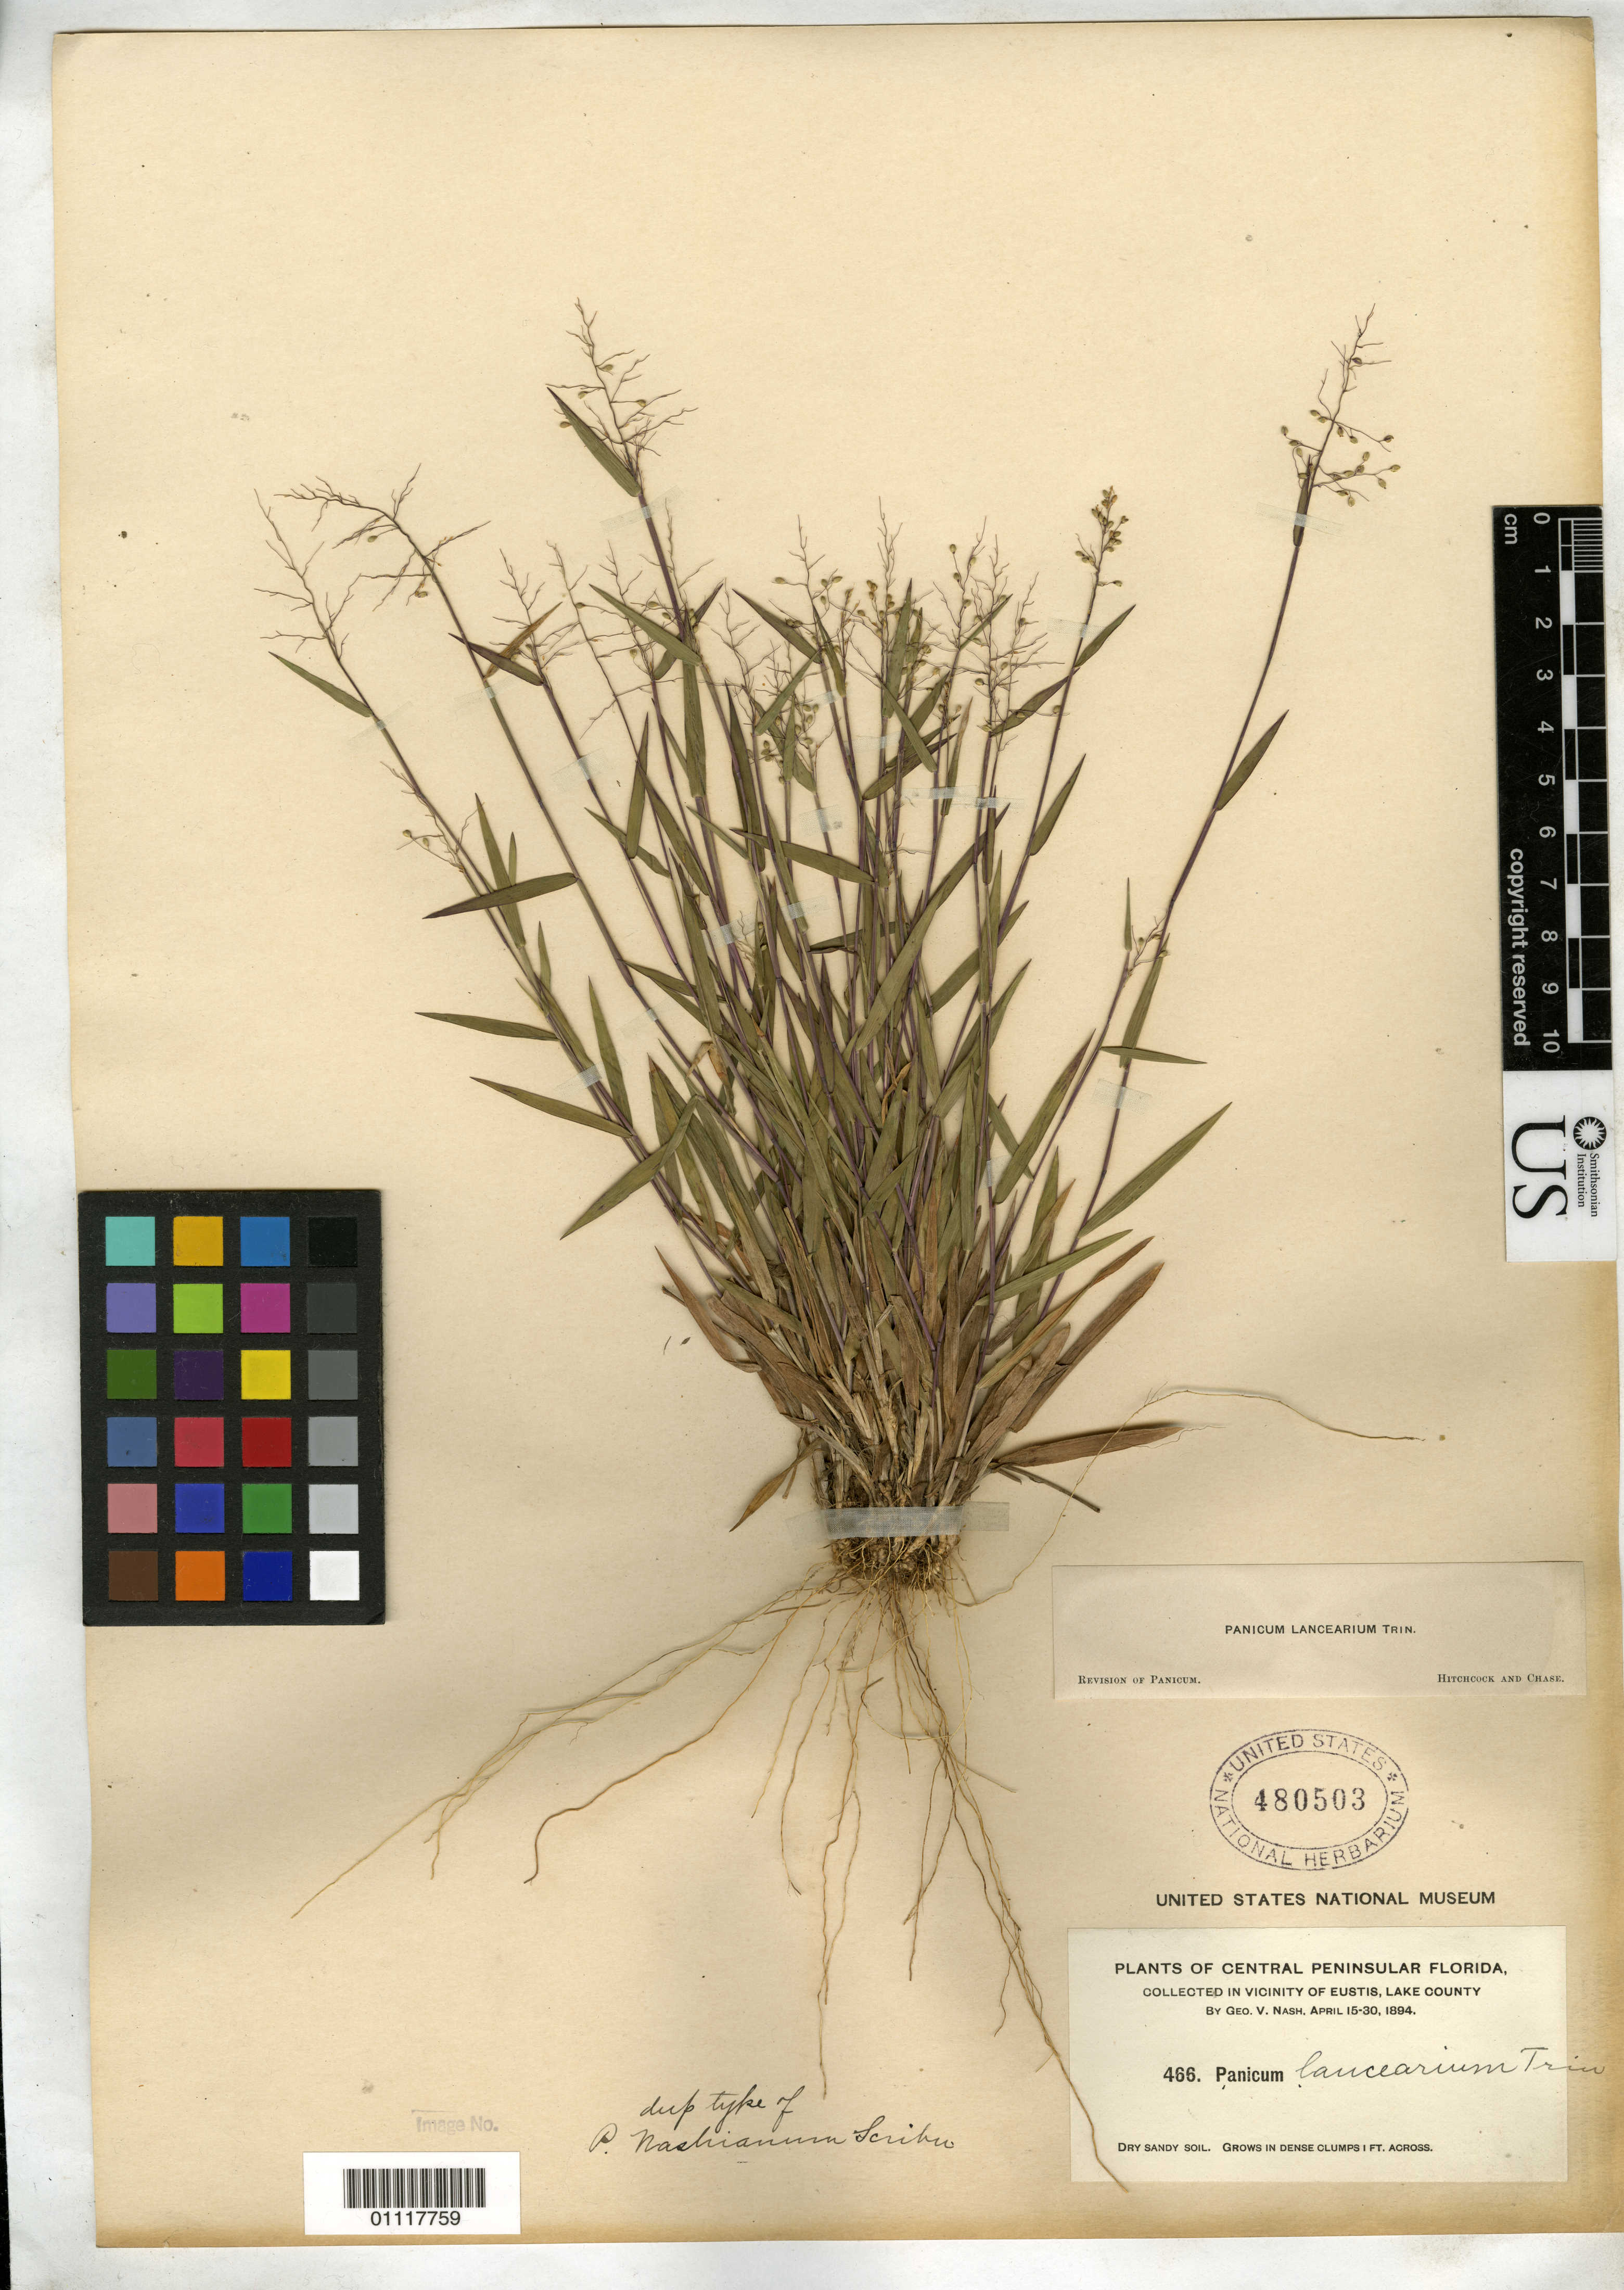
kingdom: Plantae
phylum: Tracheophyta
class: Liliopsida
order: Poales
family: Poaceae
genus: Panicum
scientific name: Panicum nashianum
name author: Scribn.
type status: Isolectotype; Syntype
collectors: G. V. Nash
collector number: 466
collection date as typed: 15 Apr 1894 to 30 Apr 1894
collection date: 1894-04-15/1894-04-30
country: United States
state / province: Florida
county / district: Lake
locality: Vicinity of Eustis, Lake County.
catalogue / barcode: US 480503